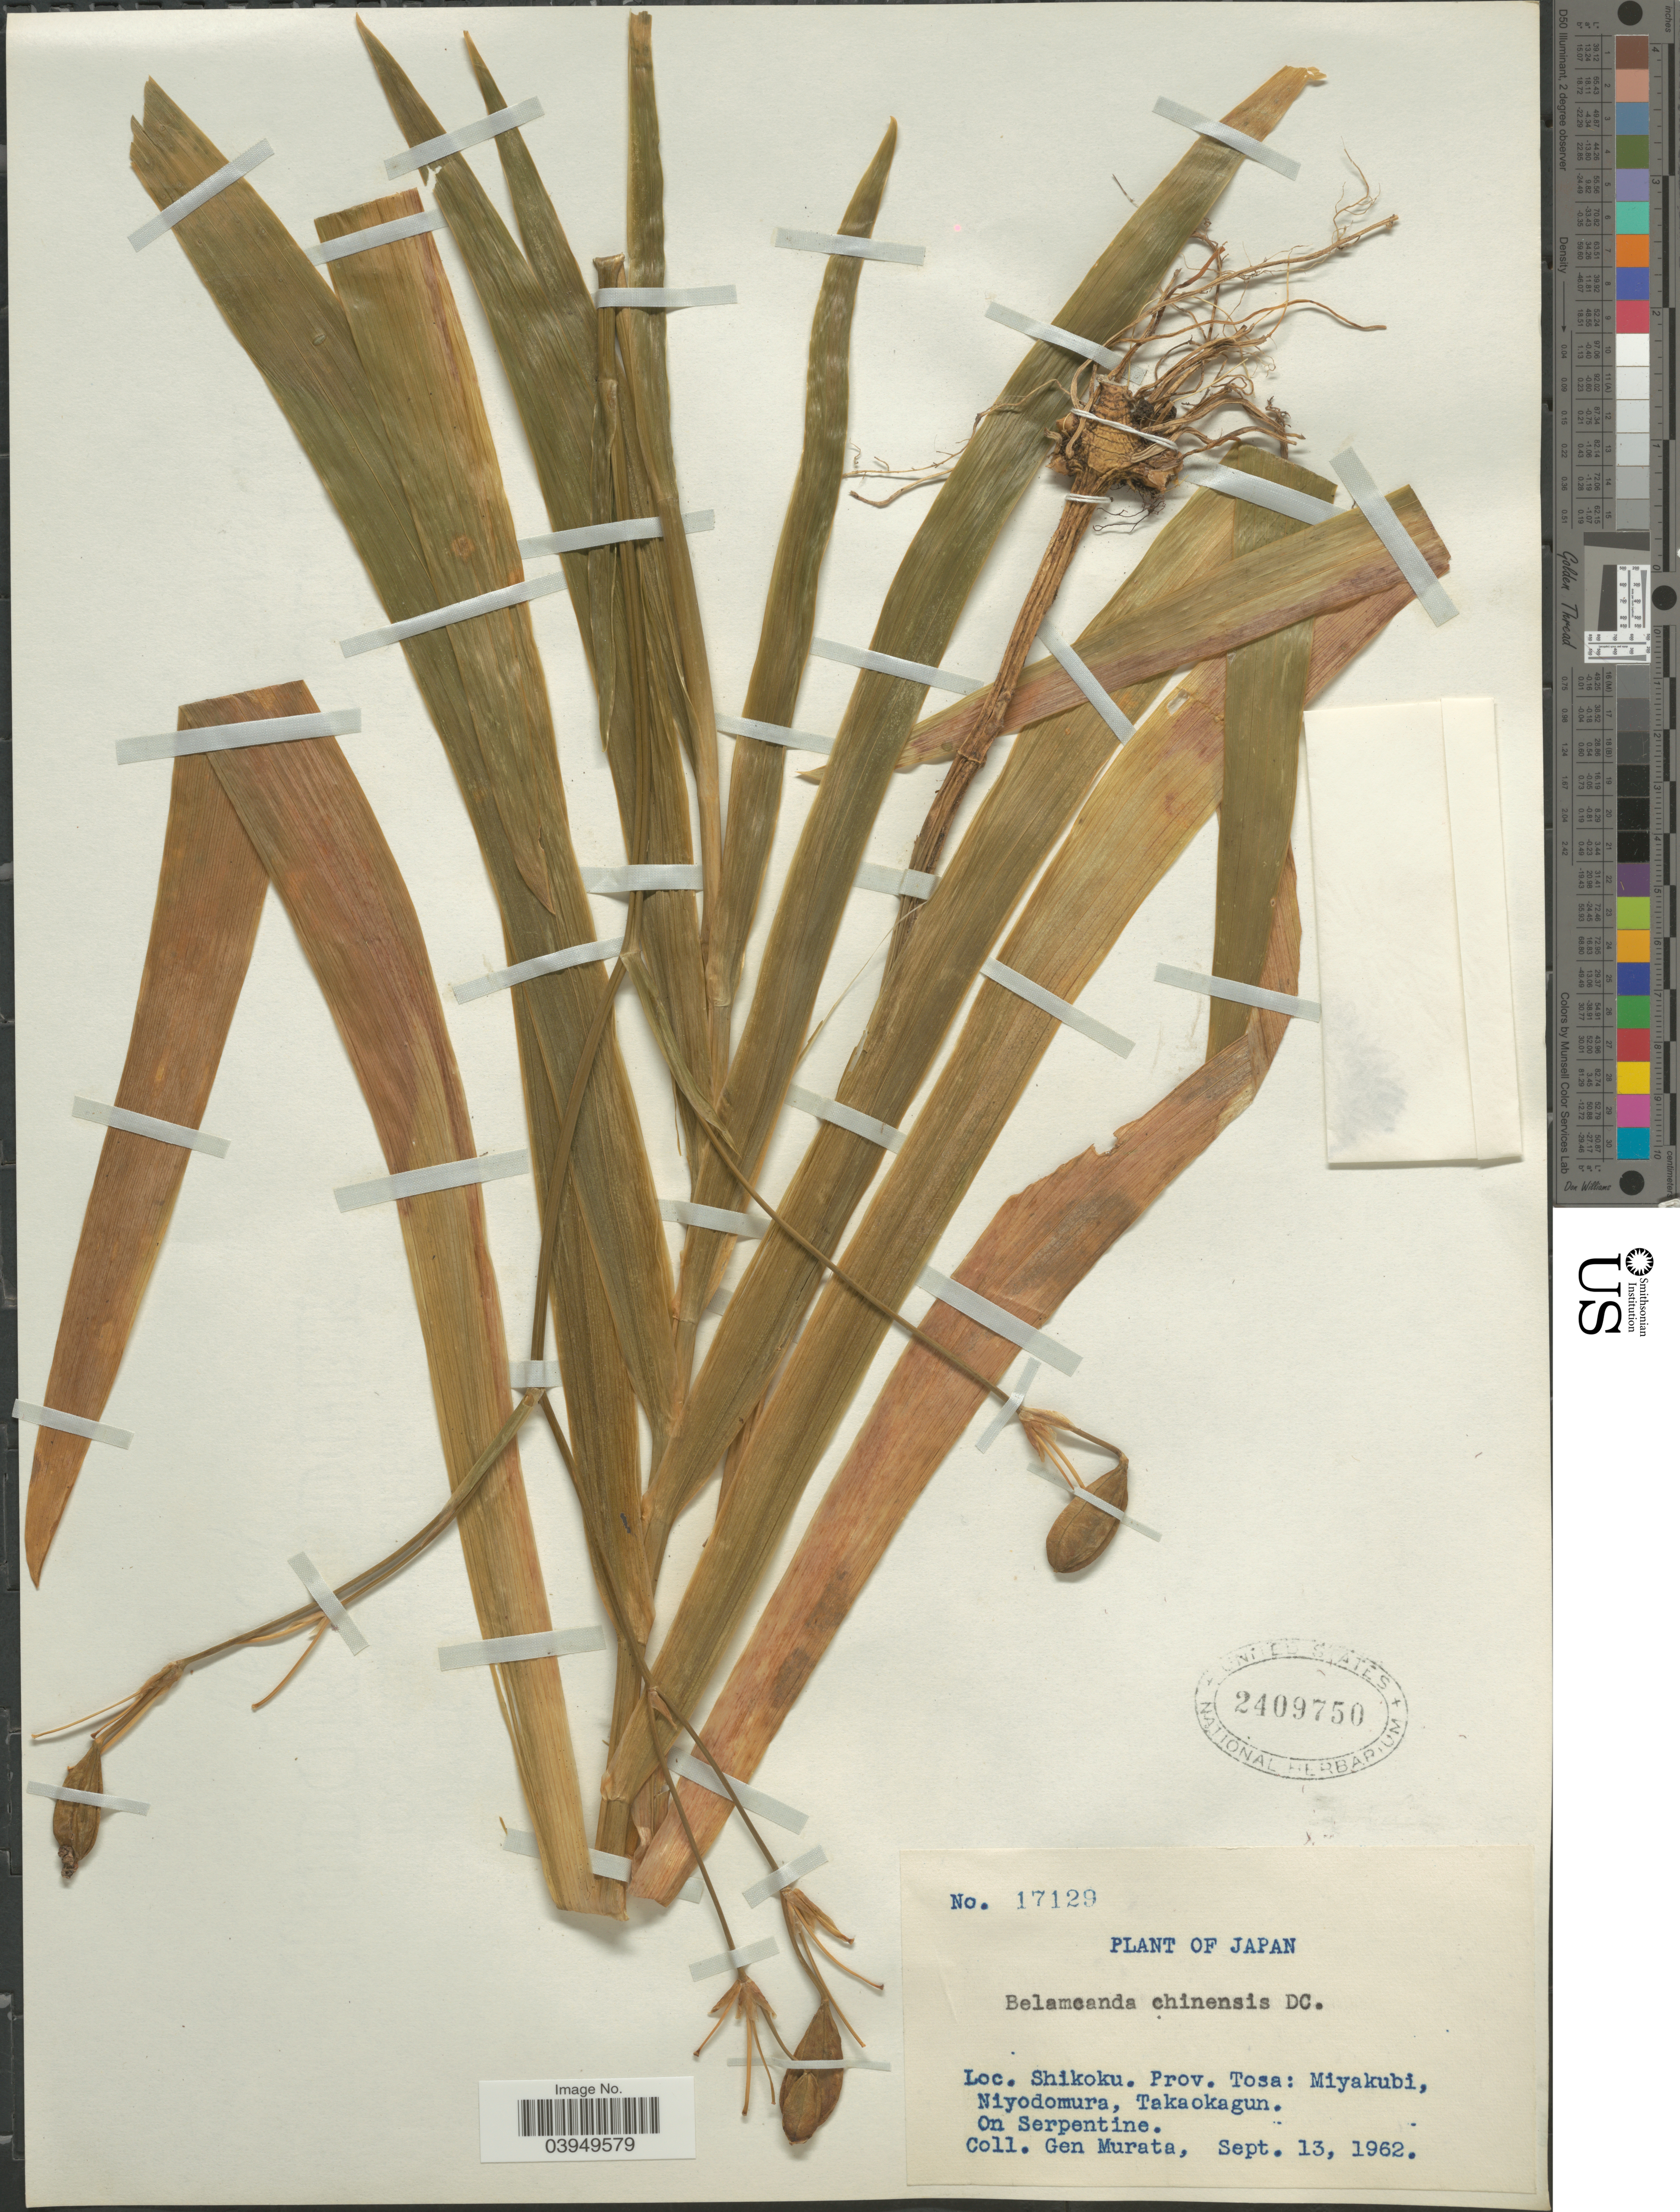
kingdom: Plantae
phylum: Tracheophyta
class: Liliopsida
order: Asparagales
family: Iridaceae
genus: Iris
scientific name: Iris chinensis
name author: Curtis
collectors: G. Murata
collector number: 17129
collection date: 1962-09-13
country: Japan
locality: Shikoku. Prov. Tosa: Miyakubi, Niyodomura, Takaokagun. On Serpentine.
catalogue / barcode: US 2409750